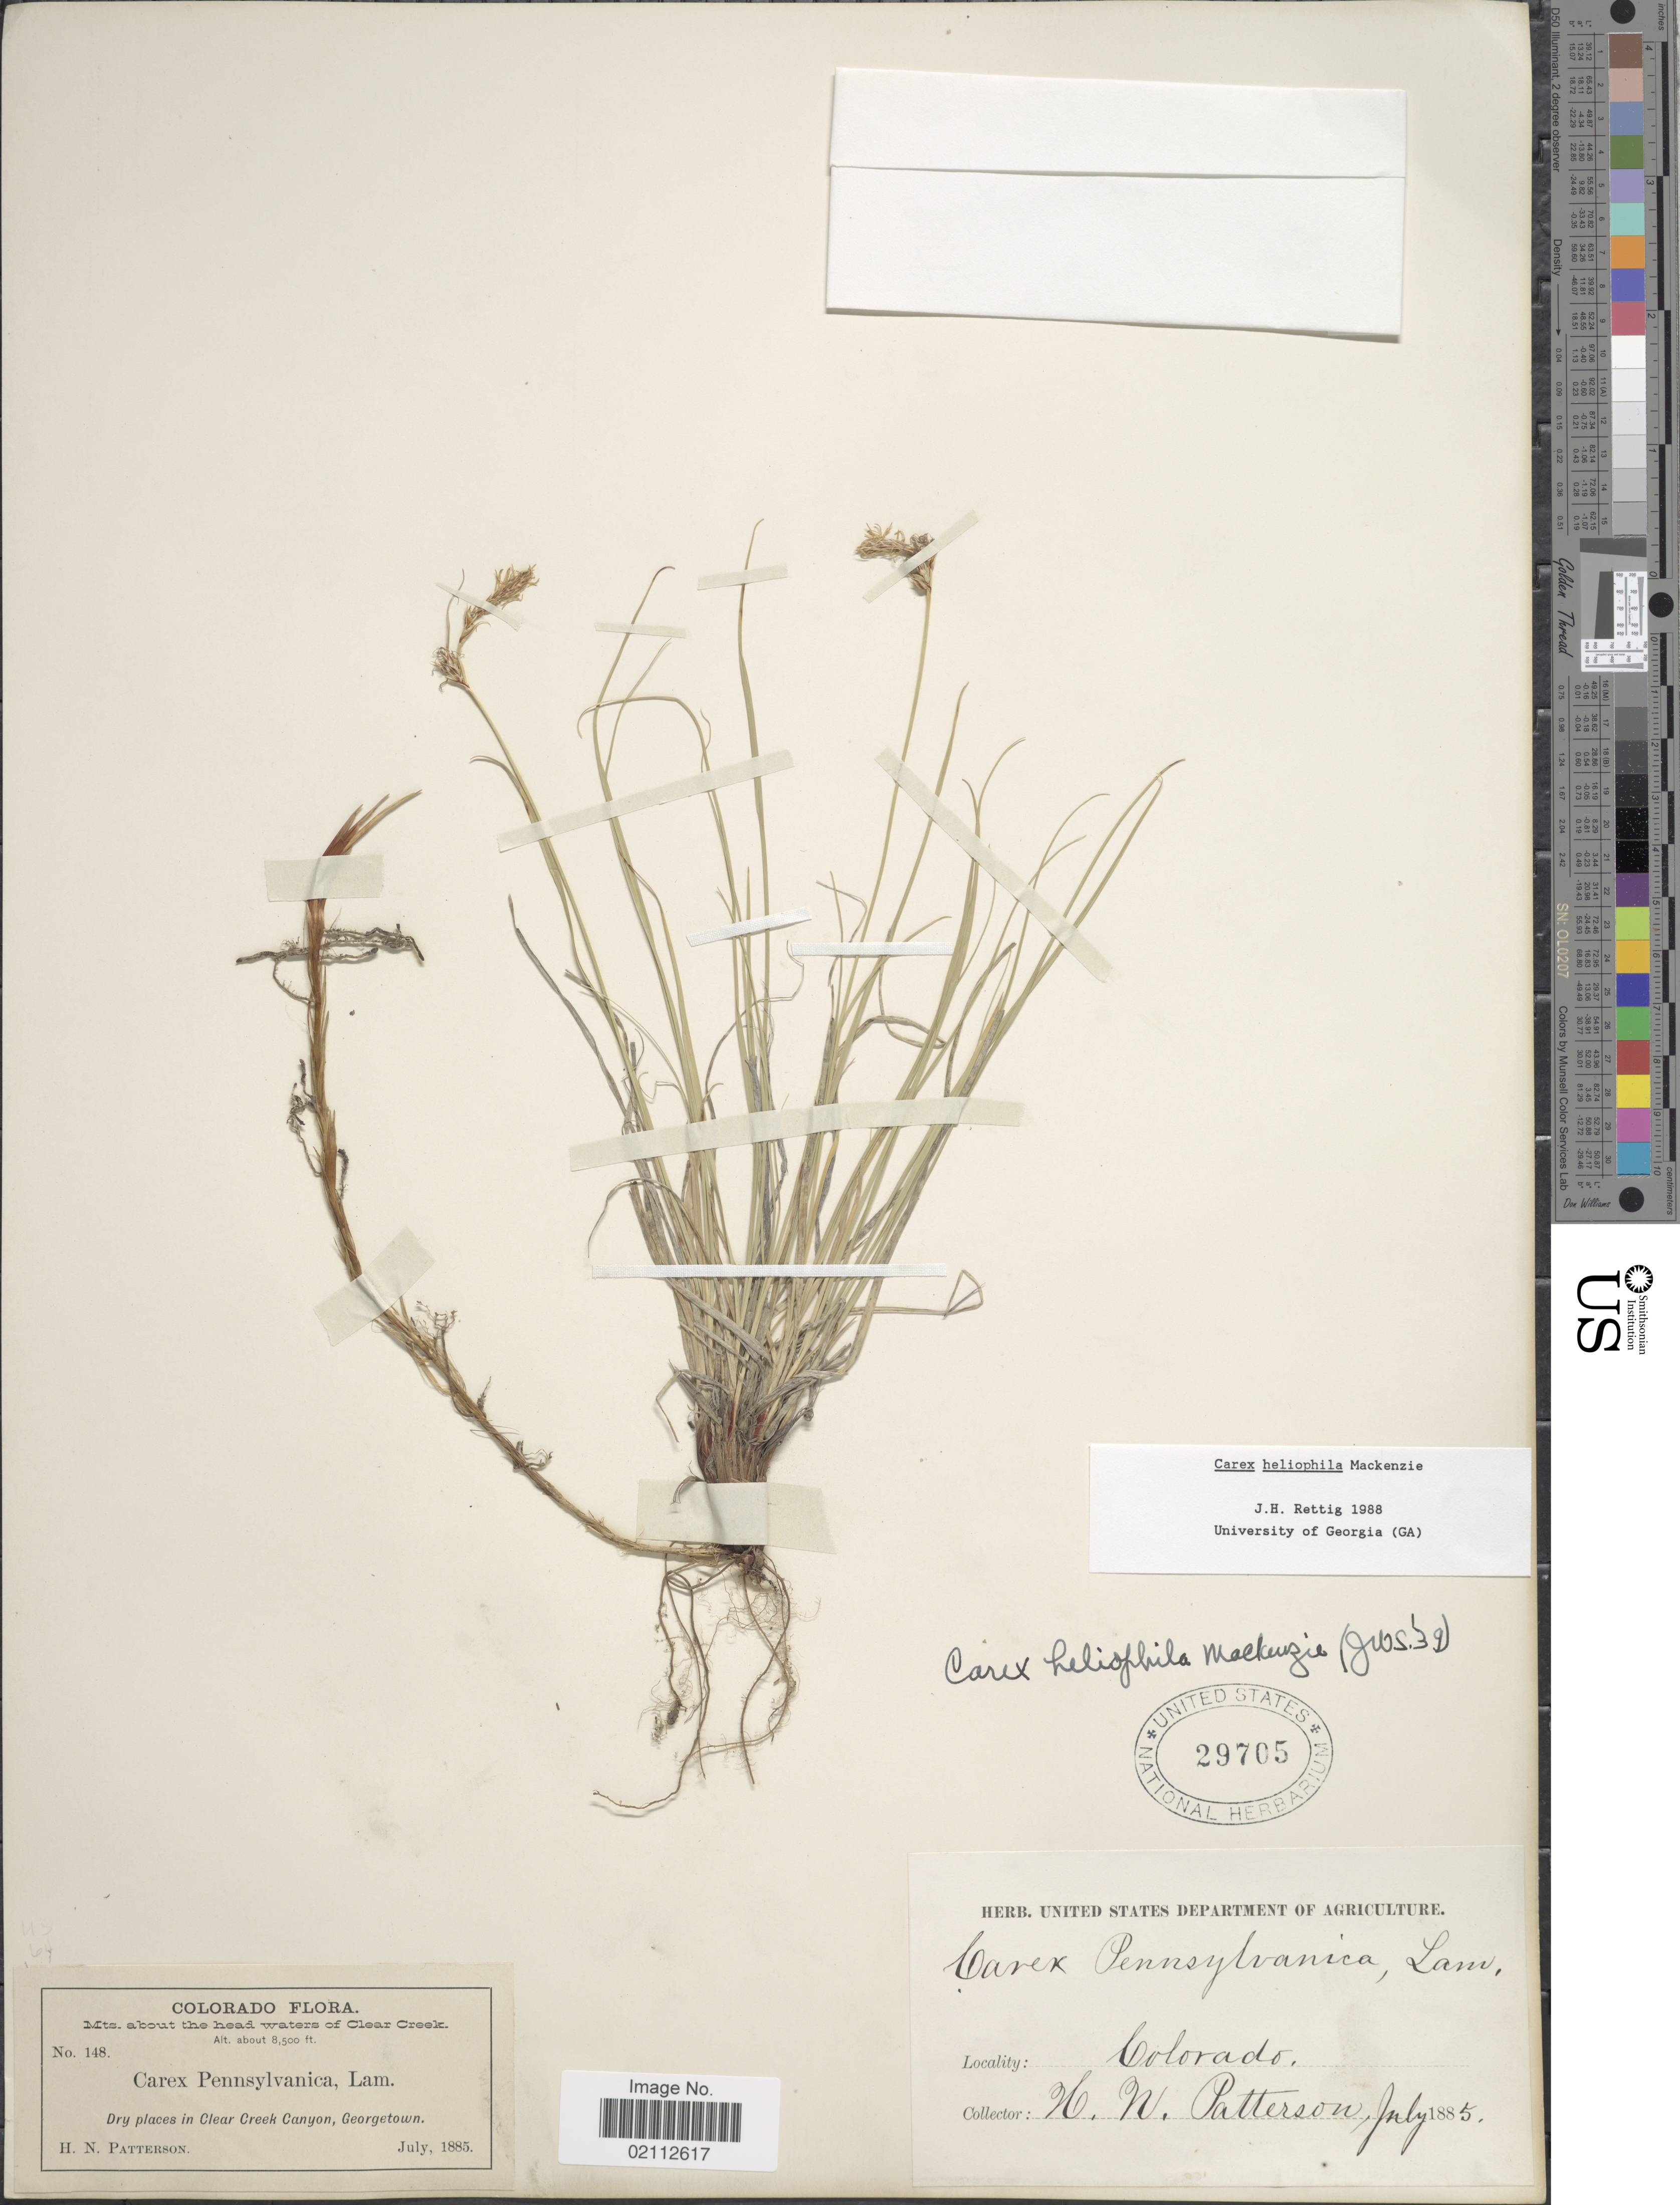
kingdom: Plantae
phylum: Tracheophyta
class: Liliopsida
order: Poales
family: Cyperaceae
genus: Carex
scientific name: Carex heliophila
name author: Mack.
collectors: H. N. Patterson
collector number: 148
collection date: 1885-07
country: United States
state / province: Colorado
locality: Mts. about the head waters of Clear Creek, dry places in Clear Creek Canyon, Georgetown.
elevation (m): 2591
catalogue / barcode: US 29705